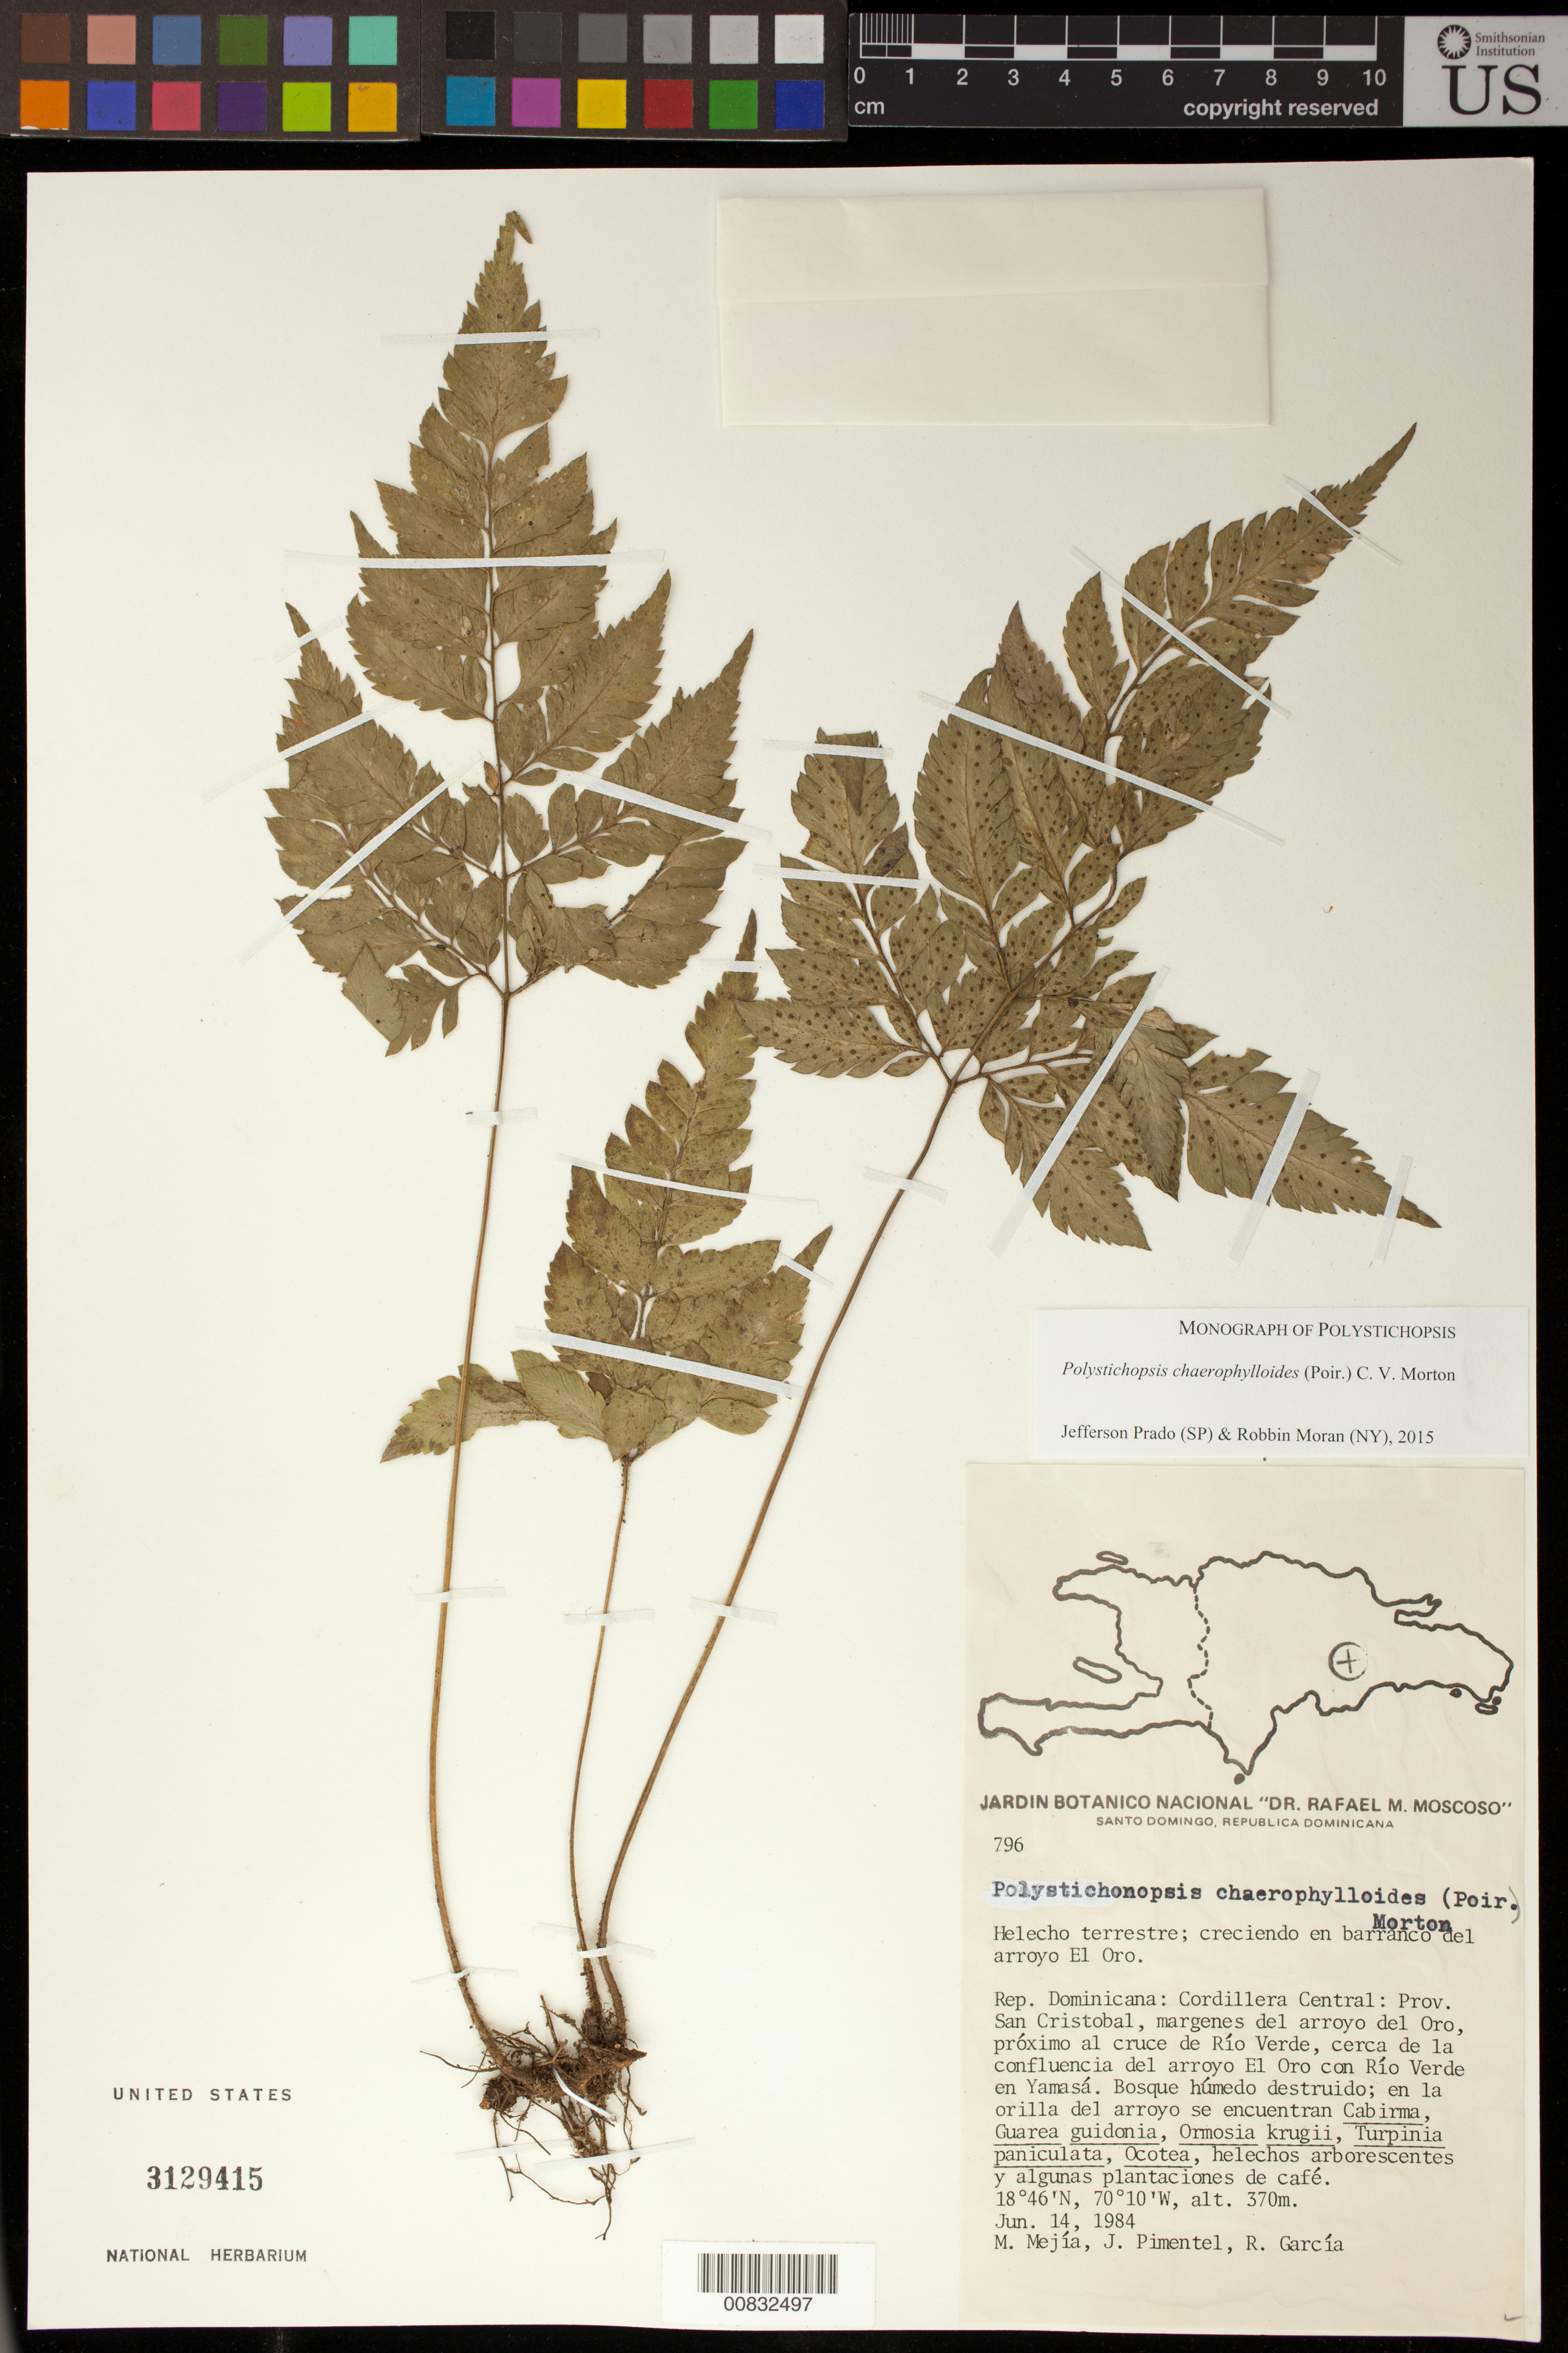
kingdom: Plantae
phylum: Tracheophyta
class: Polypodiopsida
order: Polypodiales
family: Dryopteridaceae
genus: Polystichopsis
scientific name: Polystichopsis chaerophylloides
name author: (Poir.) C.V. Morton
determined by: Prado, J.; Moran, R. C.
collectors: M. Mejia, J. Pimentel & R. G. García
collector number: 796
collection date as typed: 14 Jun 1984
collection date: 1984-06-14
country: Dominican Republic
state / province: San Cristobal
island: Hispaniola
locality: Cordillera Central, arroyo del Oro, próximo al cruce de Río Verde, cerca de la confluencia del arroyo El Oro con Río Verde en Yamasá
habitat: Bosque húmedo destruido, roilla del arroyo se encuentran Cabirma, Guarea guidonis, Ormosia krugii; helechos arborescents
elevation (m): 370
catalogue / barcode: US 3129415